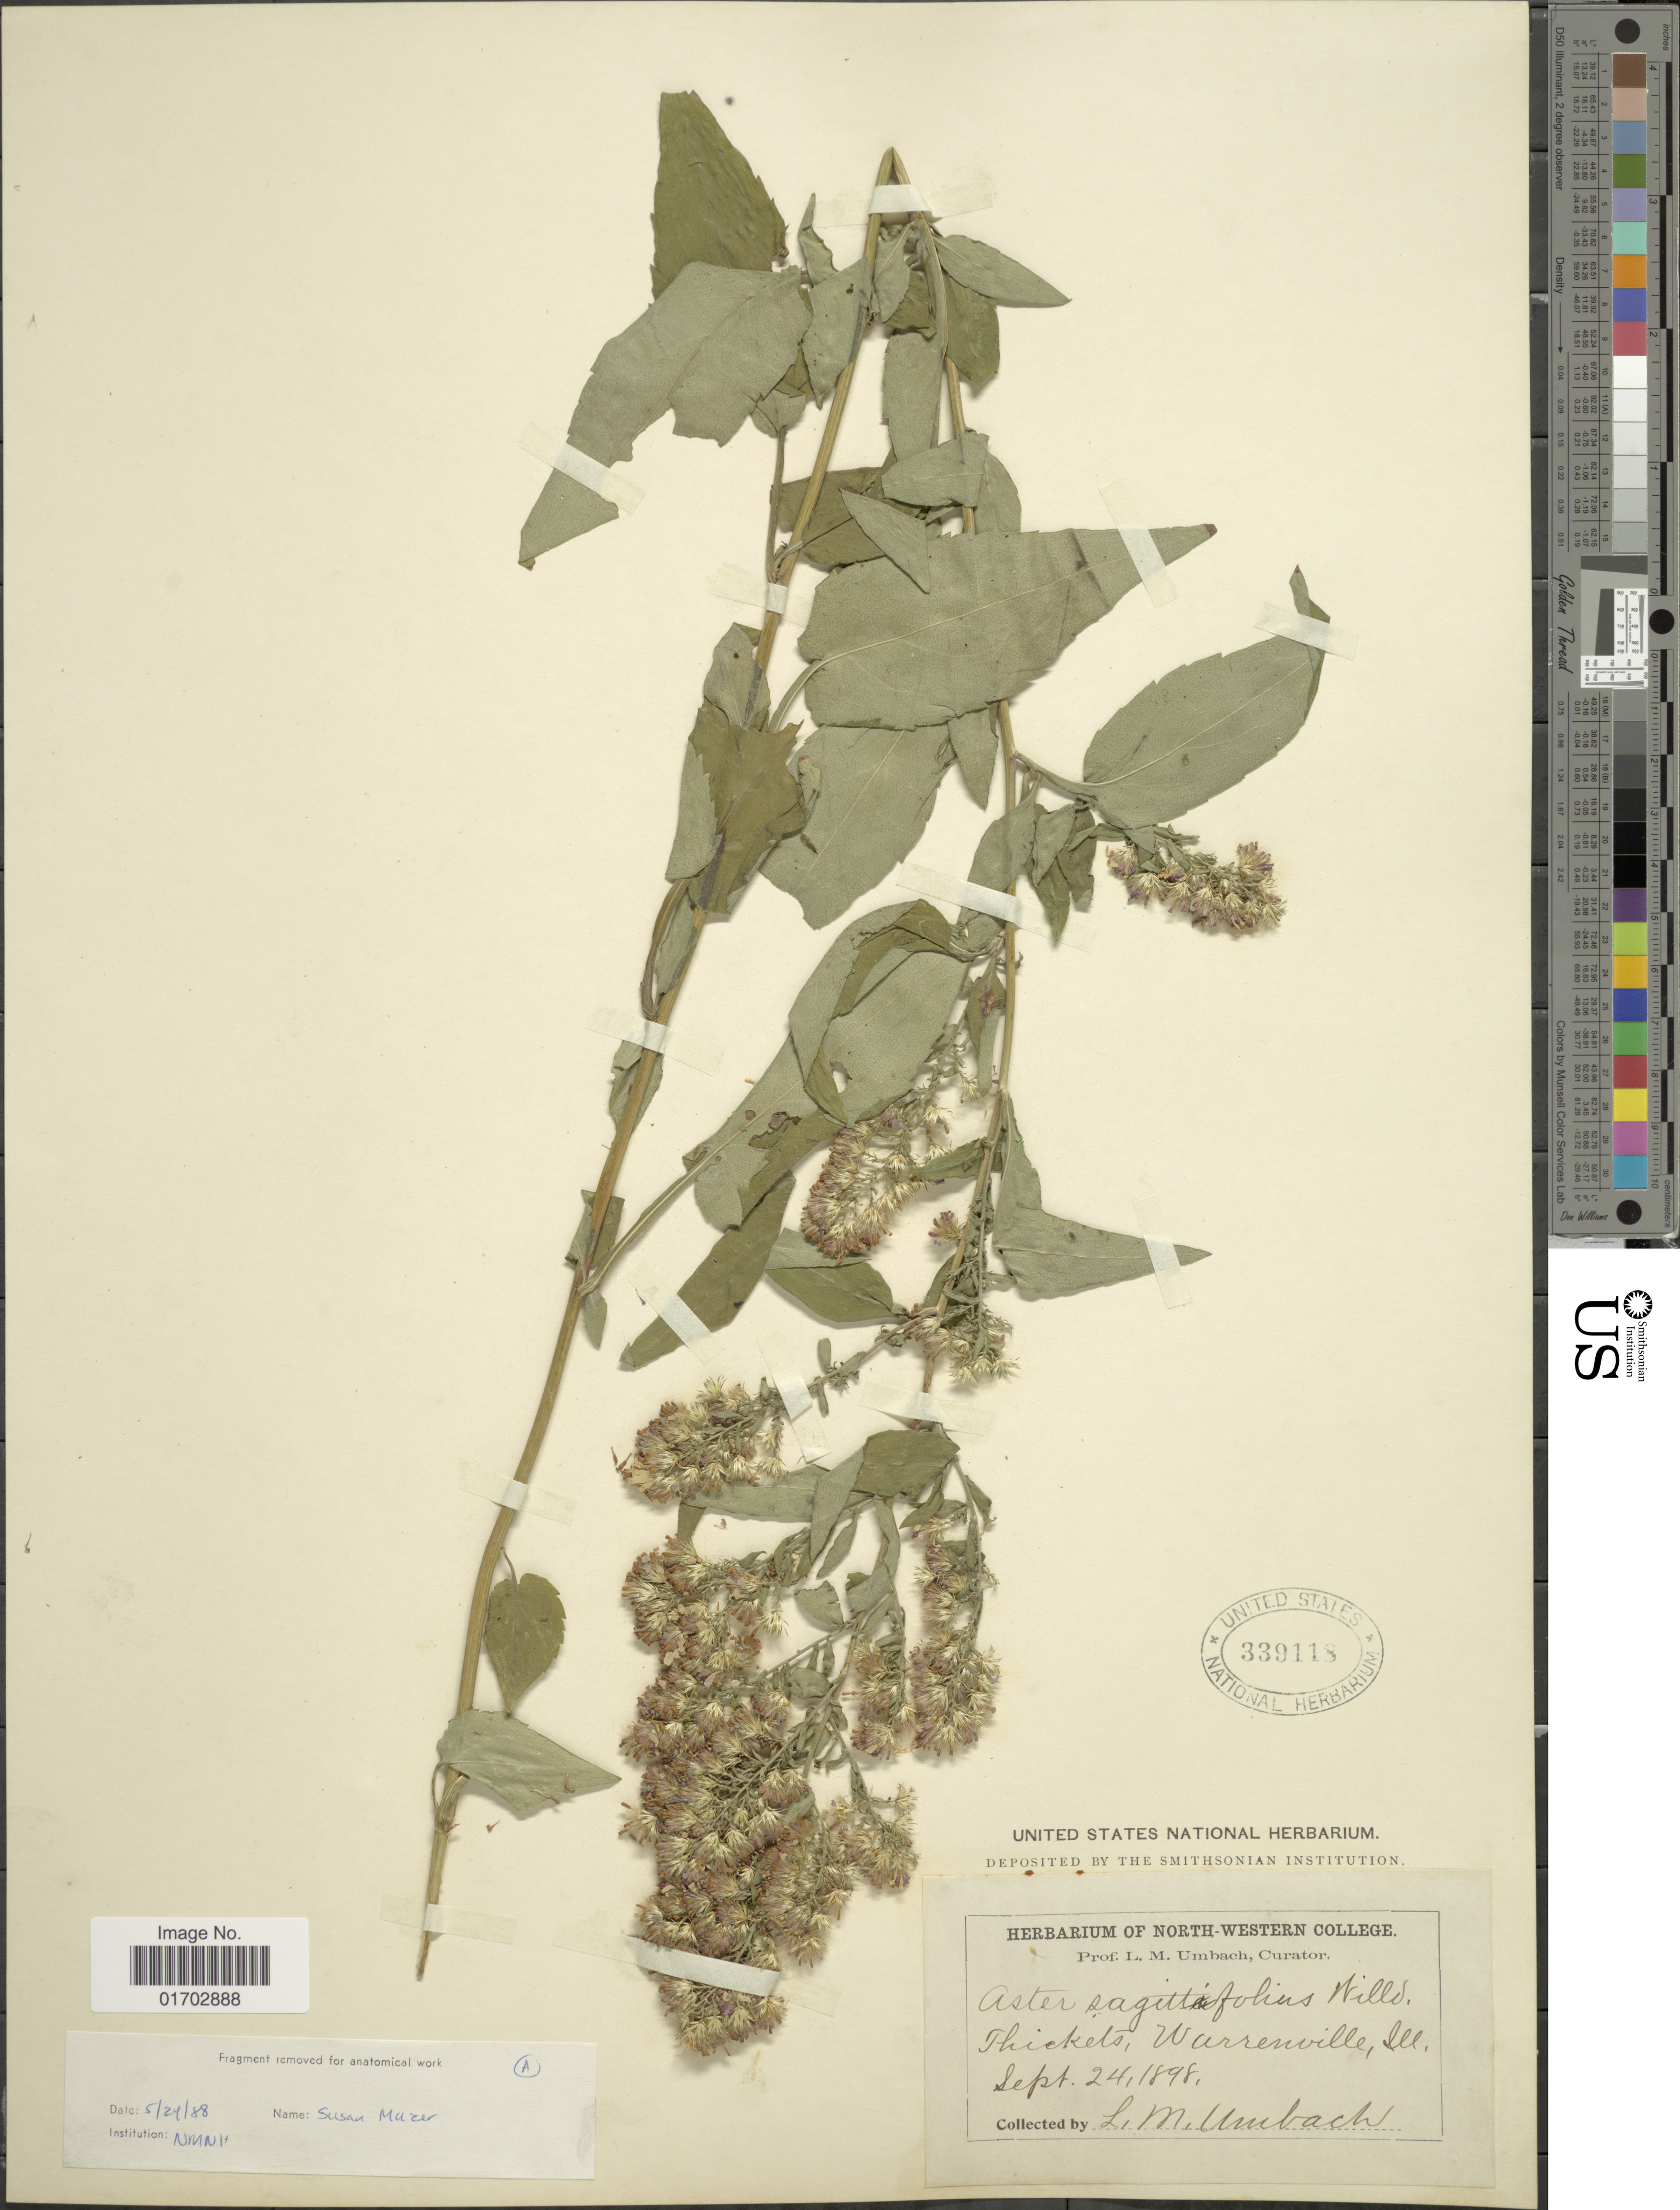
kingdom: Plantae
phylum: Tracheophyta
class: Magnoliopsida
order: Asterales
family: Asteraceae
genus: Symphyotrichum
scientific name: Symphyotrichum sagittifolium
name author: (Wedem. ex Willd.) G.L. Nesom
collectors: L. M. Umbach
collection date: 1898-09-24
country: United States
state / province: Illinois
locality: Thickets, Warrenville.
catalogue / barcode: US 339118